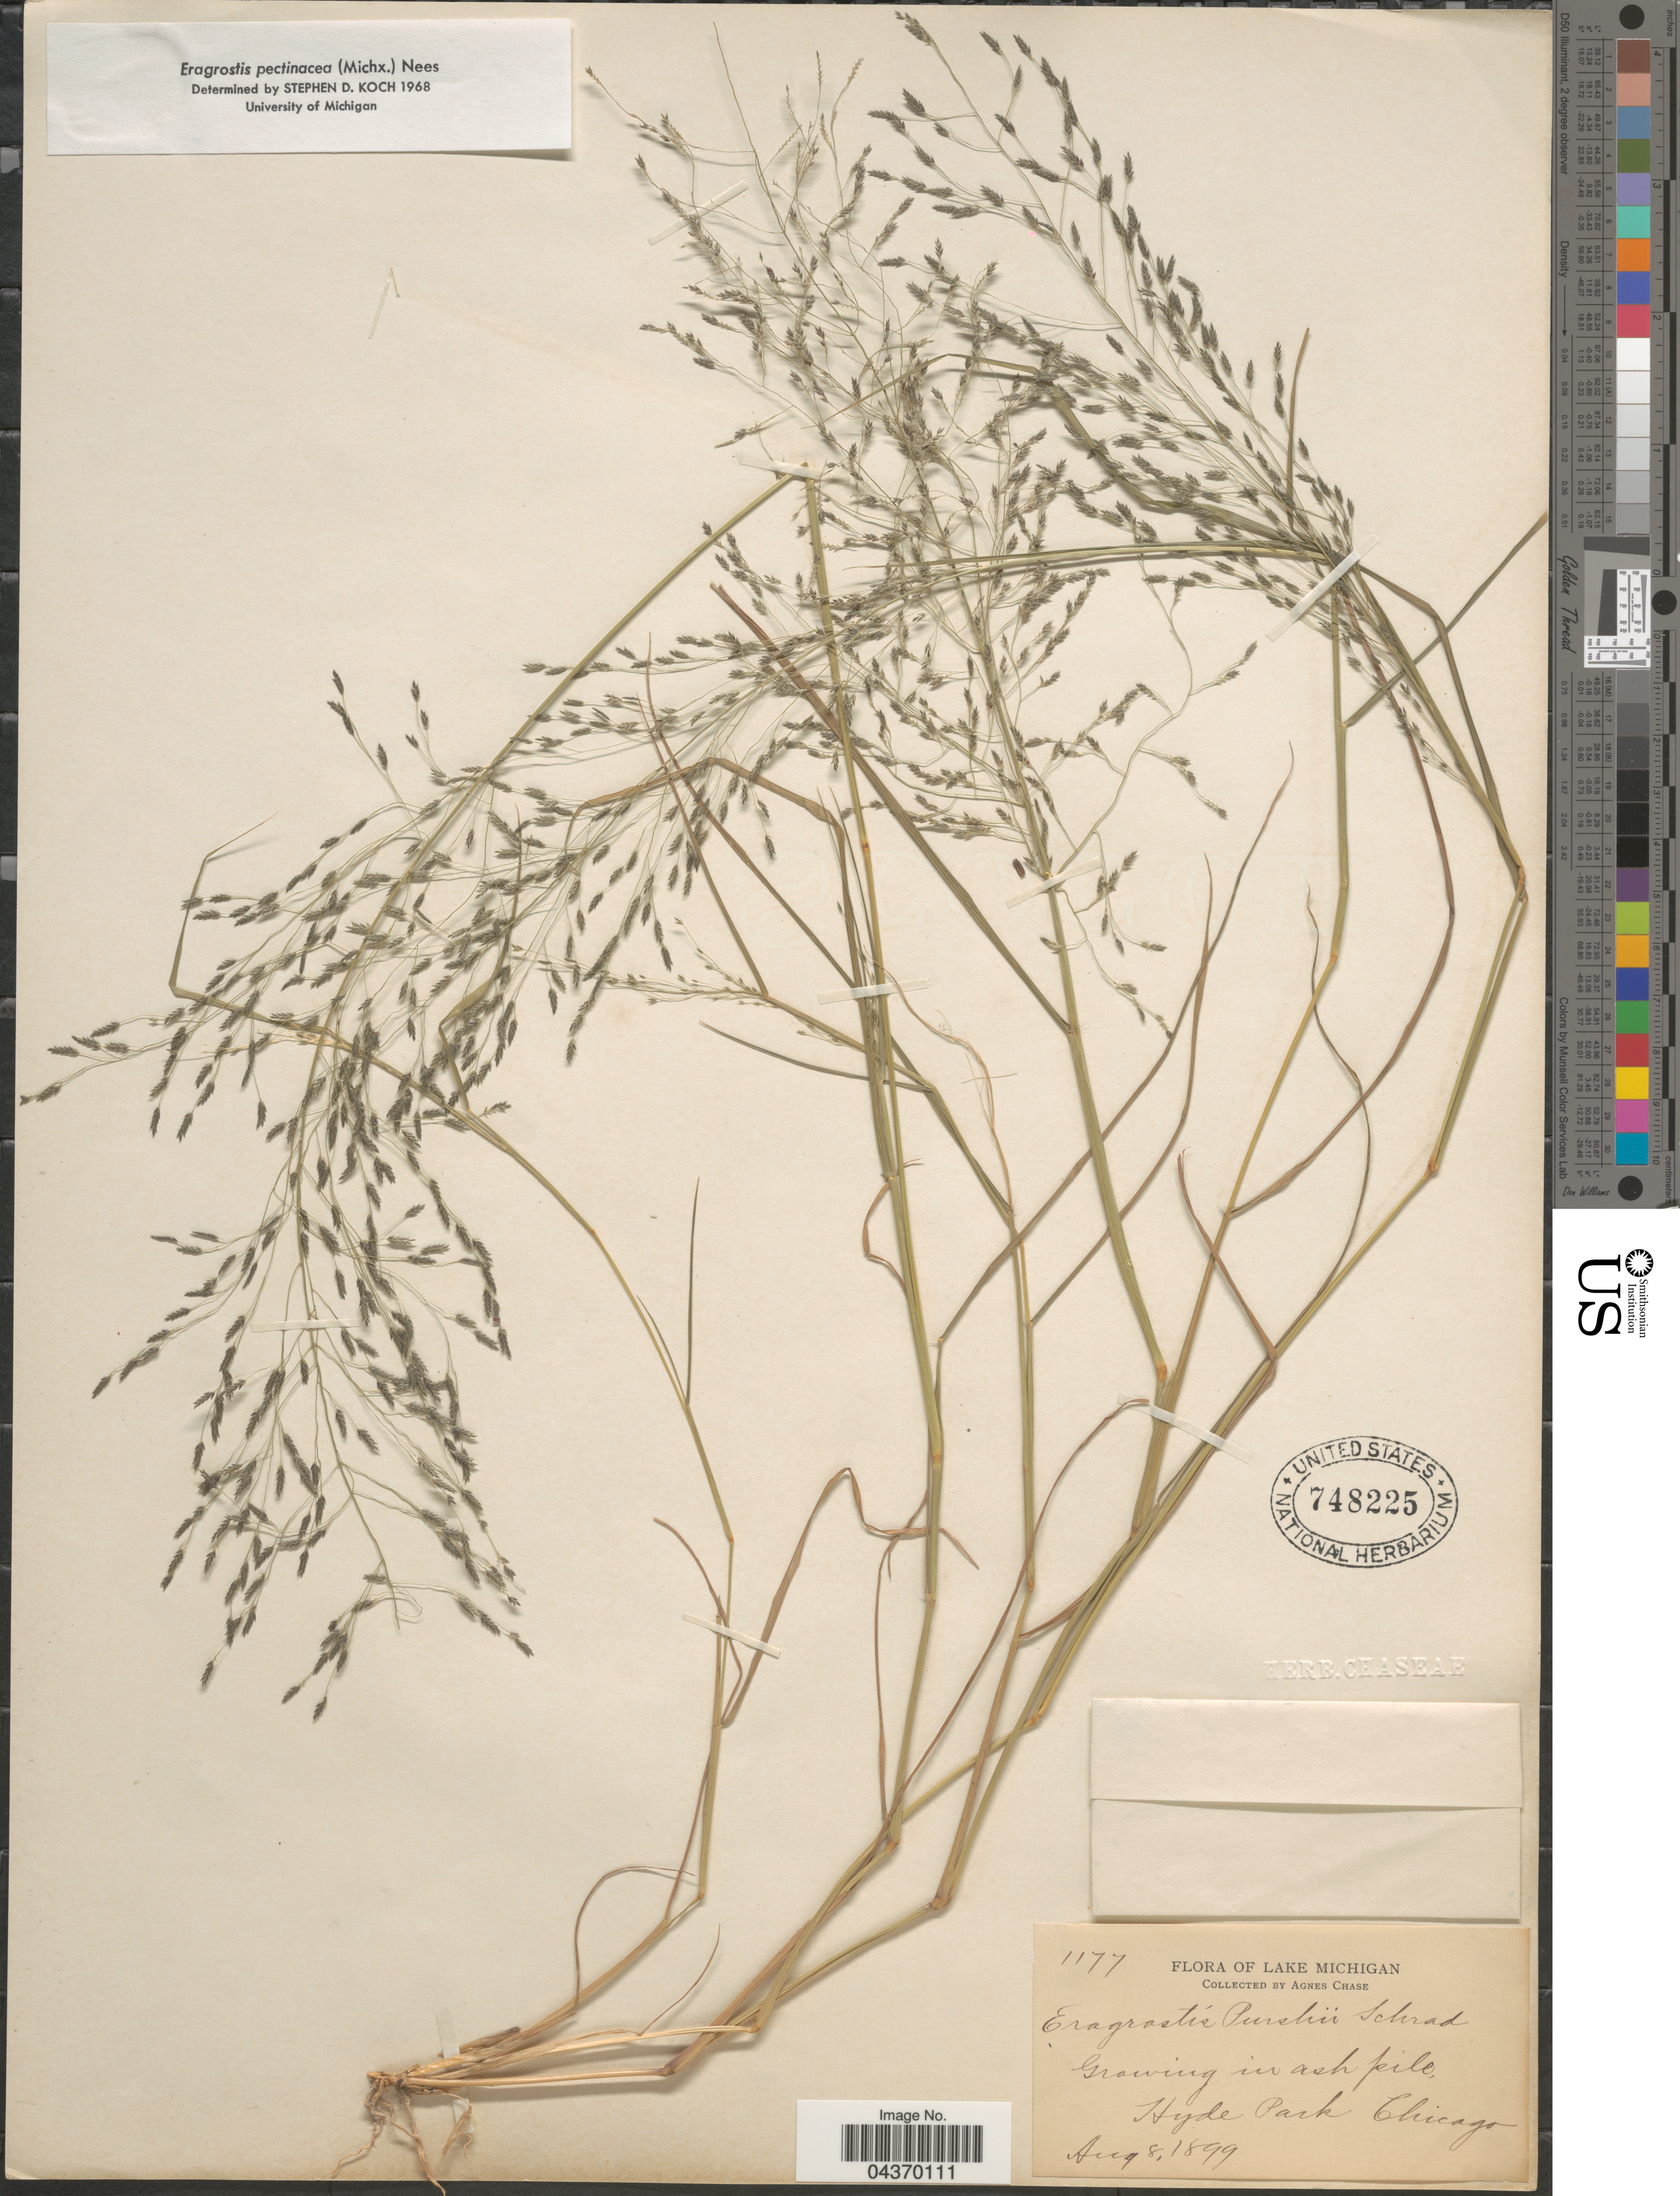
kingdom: Plantae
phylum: Tracheophyta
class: Liliopsida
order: Poales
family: Poaceae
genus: Eragrostis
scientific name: Eragrostis pectinacea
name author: (Michx.) Nees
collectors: A. Chase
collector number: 1177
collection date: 1899-08-08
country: United States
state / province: Michigan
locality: Lake Michigan. Hyde Park Chicago.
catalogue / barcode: US 748225